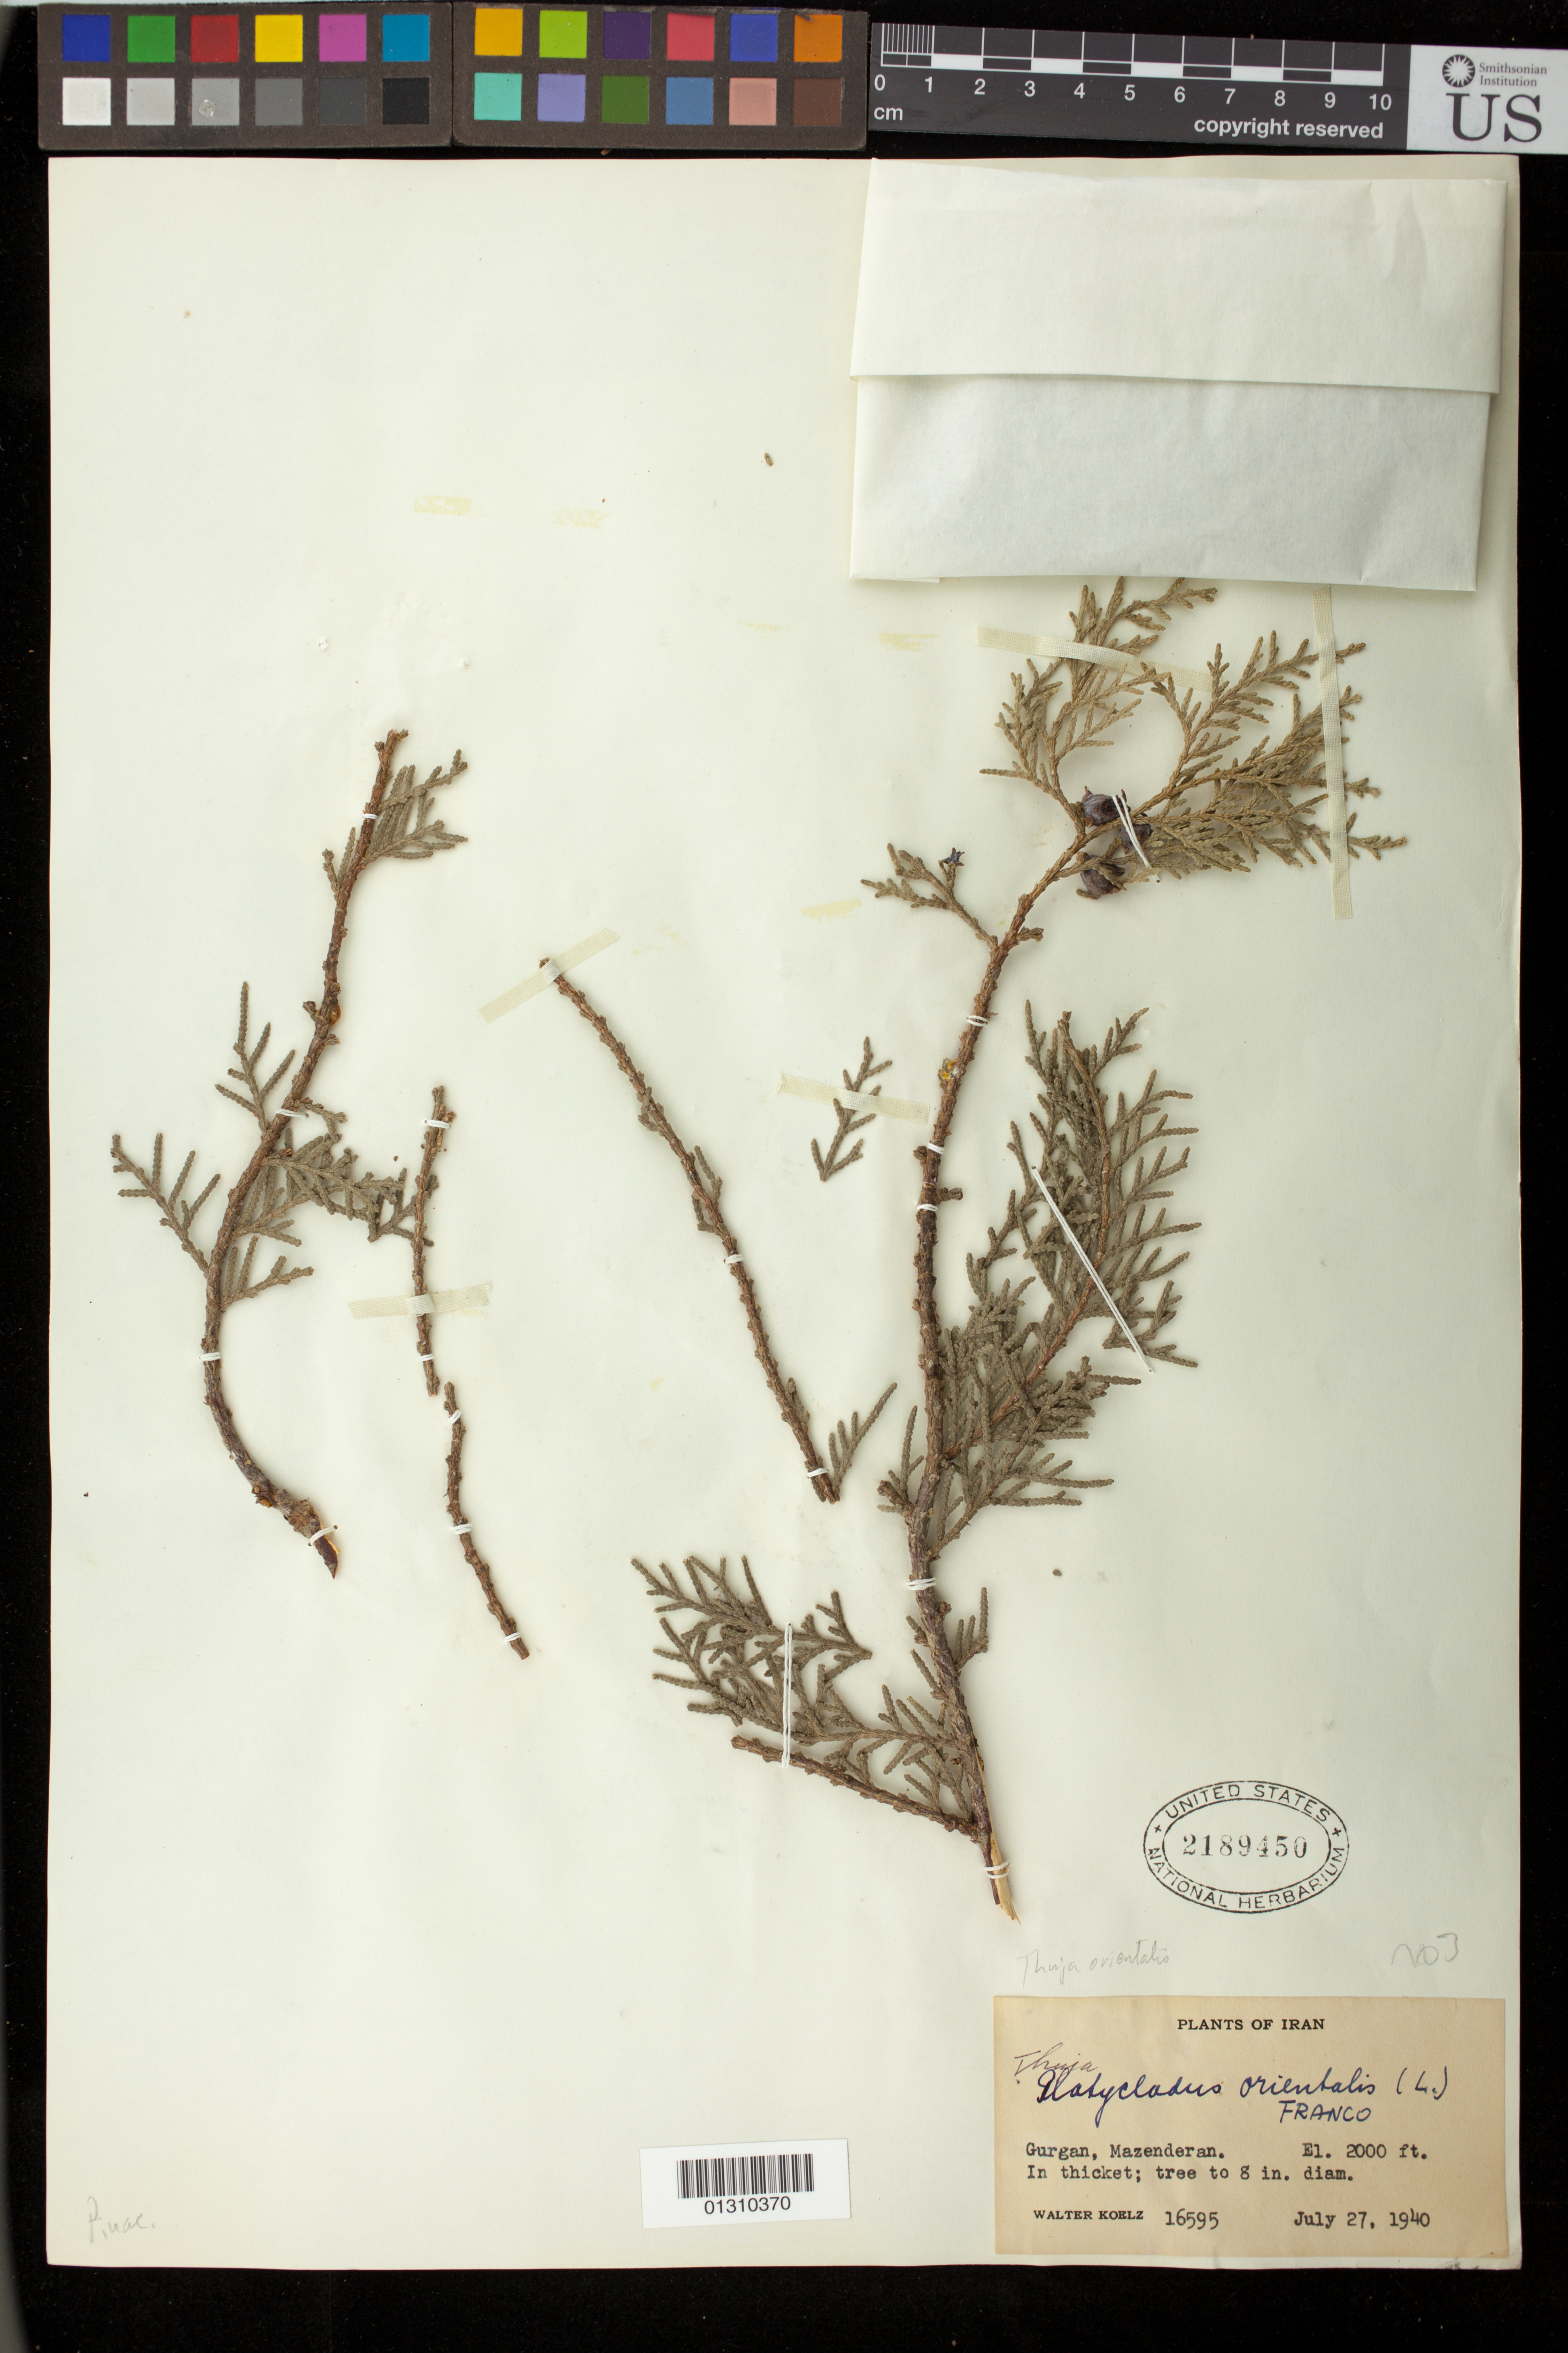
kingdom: Plantae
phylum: Tracheophyta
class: Pinopsida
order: Pinales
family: Cupressaceae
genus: Thuja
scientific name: Thuja orientalis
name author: L.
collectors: W. N. Koelz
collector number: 16595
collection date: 1940-07-27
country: Iran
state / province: Mazandaran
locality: Gurgan, Mazenderan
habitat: In thicket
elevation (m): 610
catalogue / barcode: US 2189450